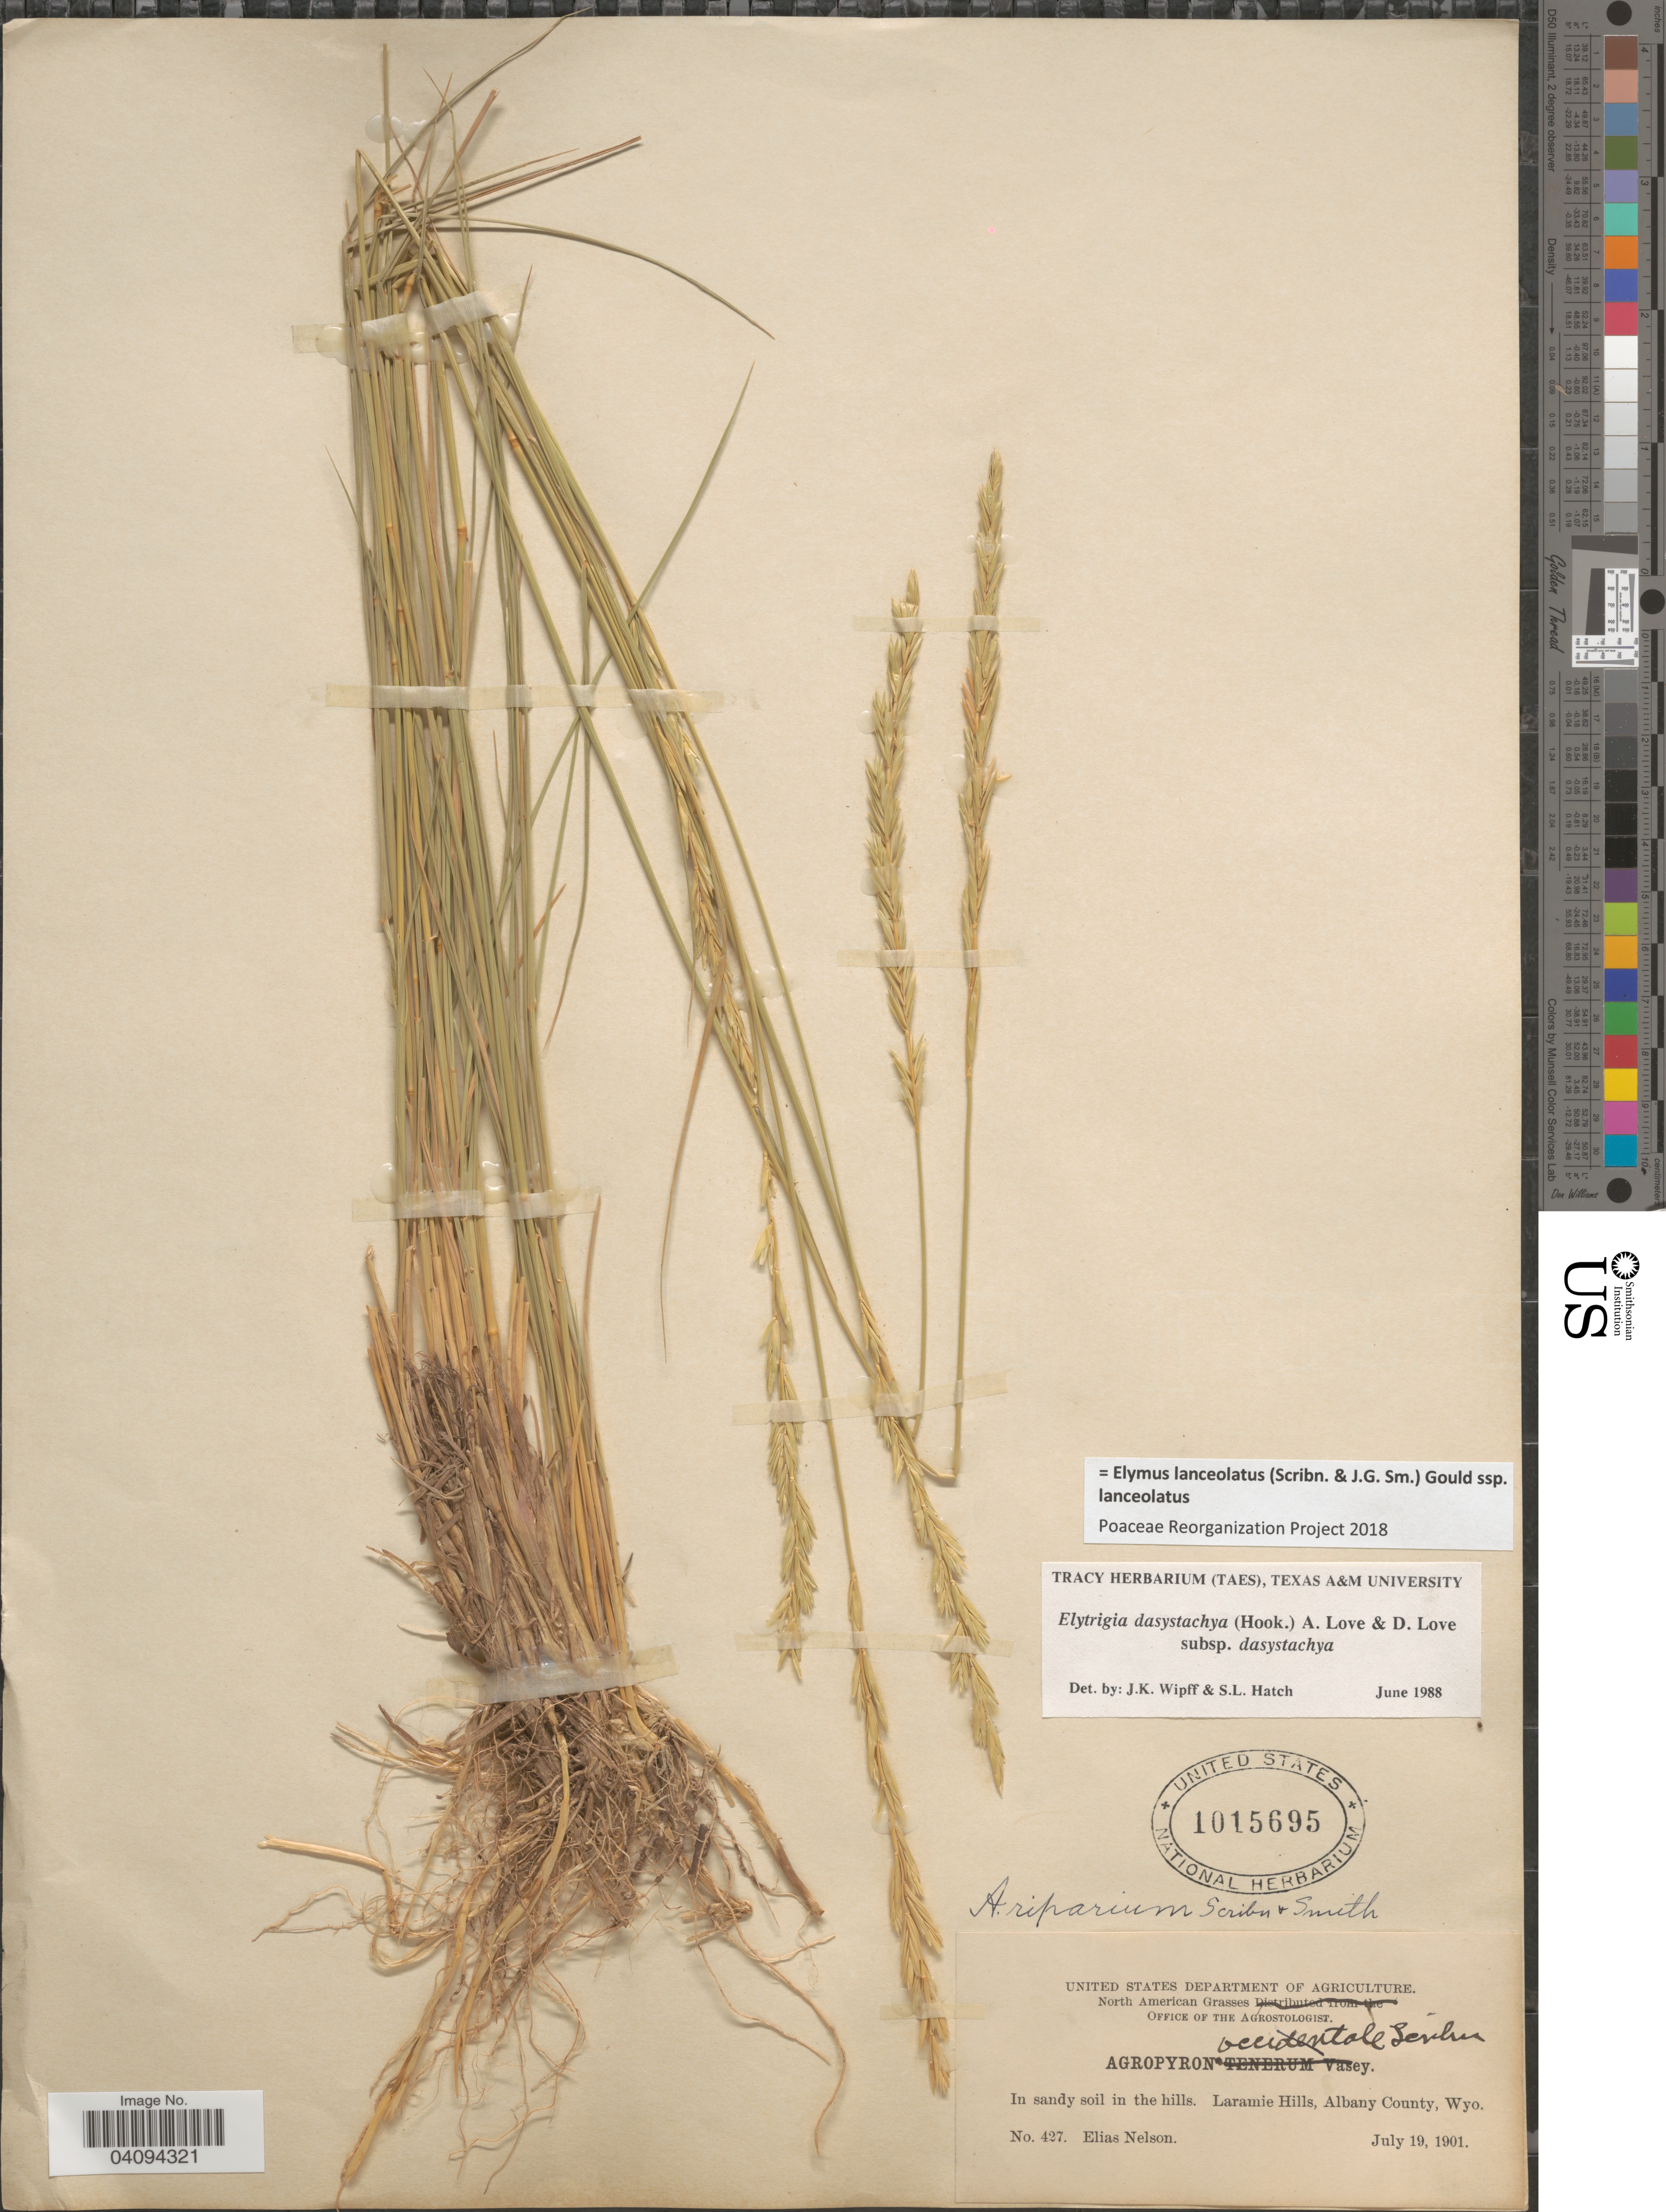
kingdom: Plantae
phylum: Tracheophyta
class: Liliopsida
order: Poales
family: Poaceae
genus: Elymus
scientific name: Elymus lanceolatus subsp. lanceolatus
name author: (Scribn. & J.G. Sm.) Gould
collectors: E. Nelson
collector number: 427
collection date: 1901-07-19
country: United States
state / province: Wyoming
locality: In sandy soil in the hills. Laramie Hills, Albany County.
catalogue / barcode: US 1015695